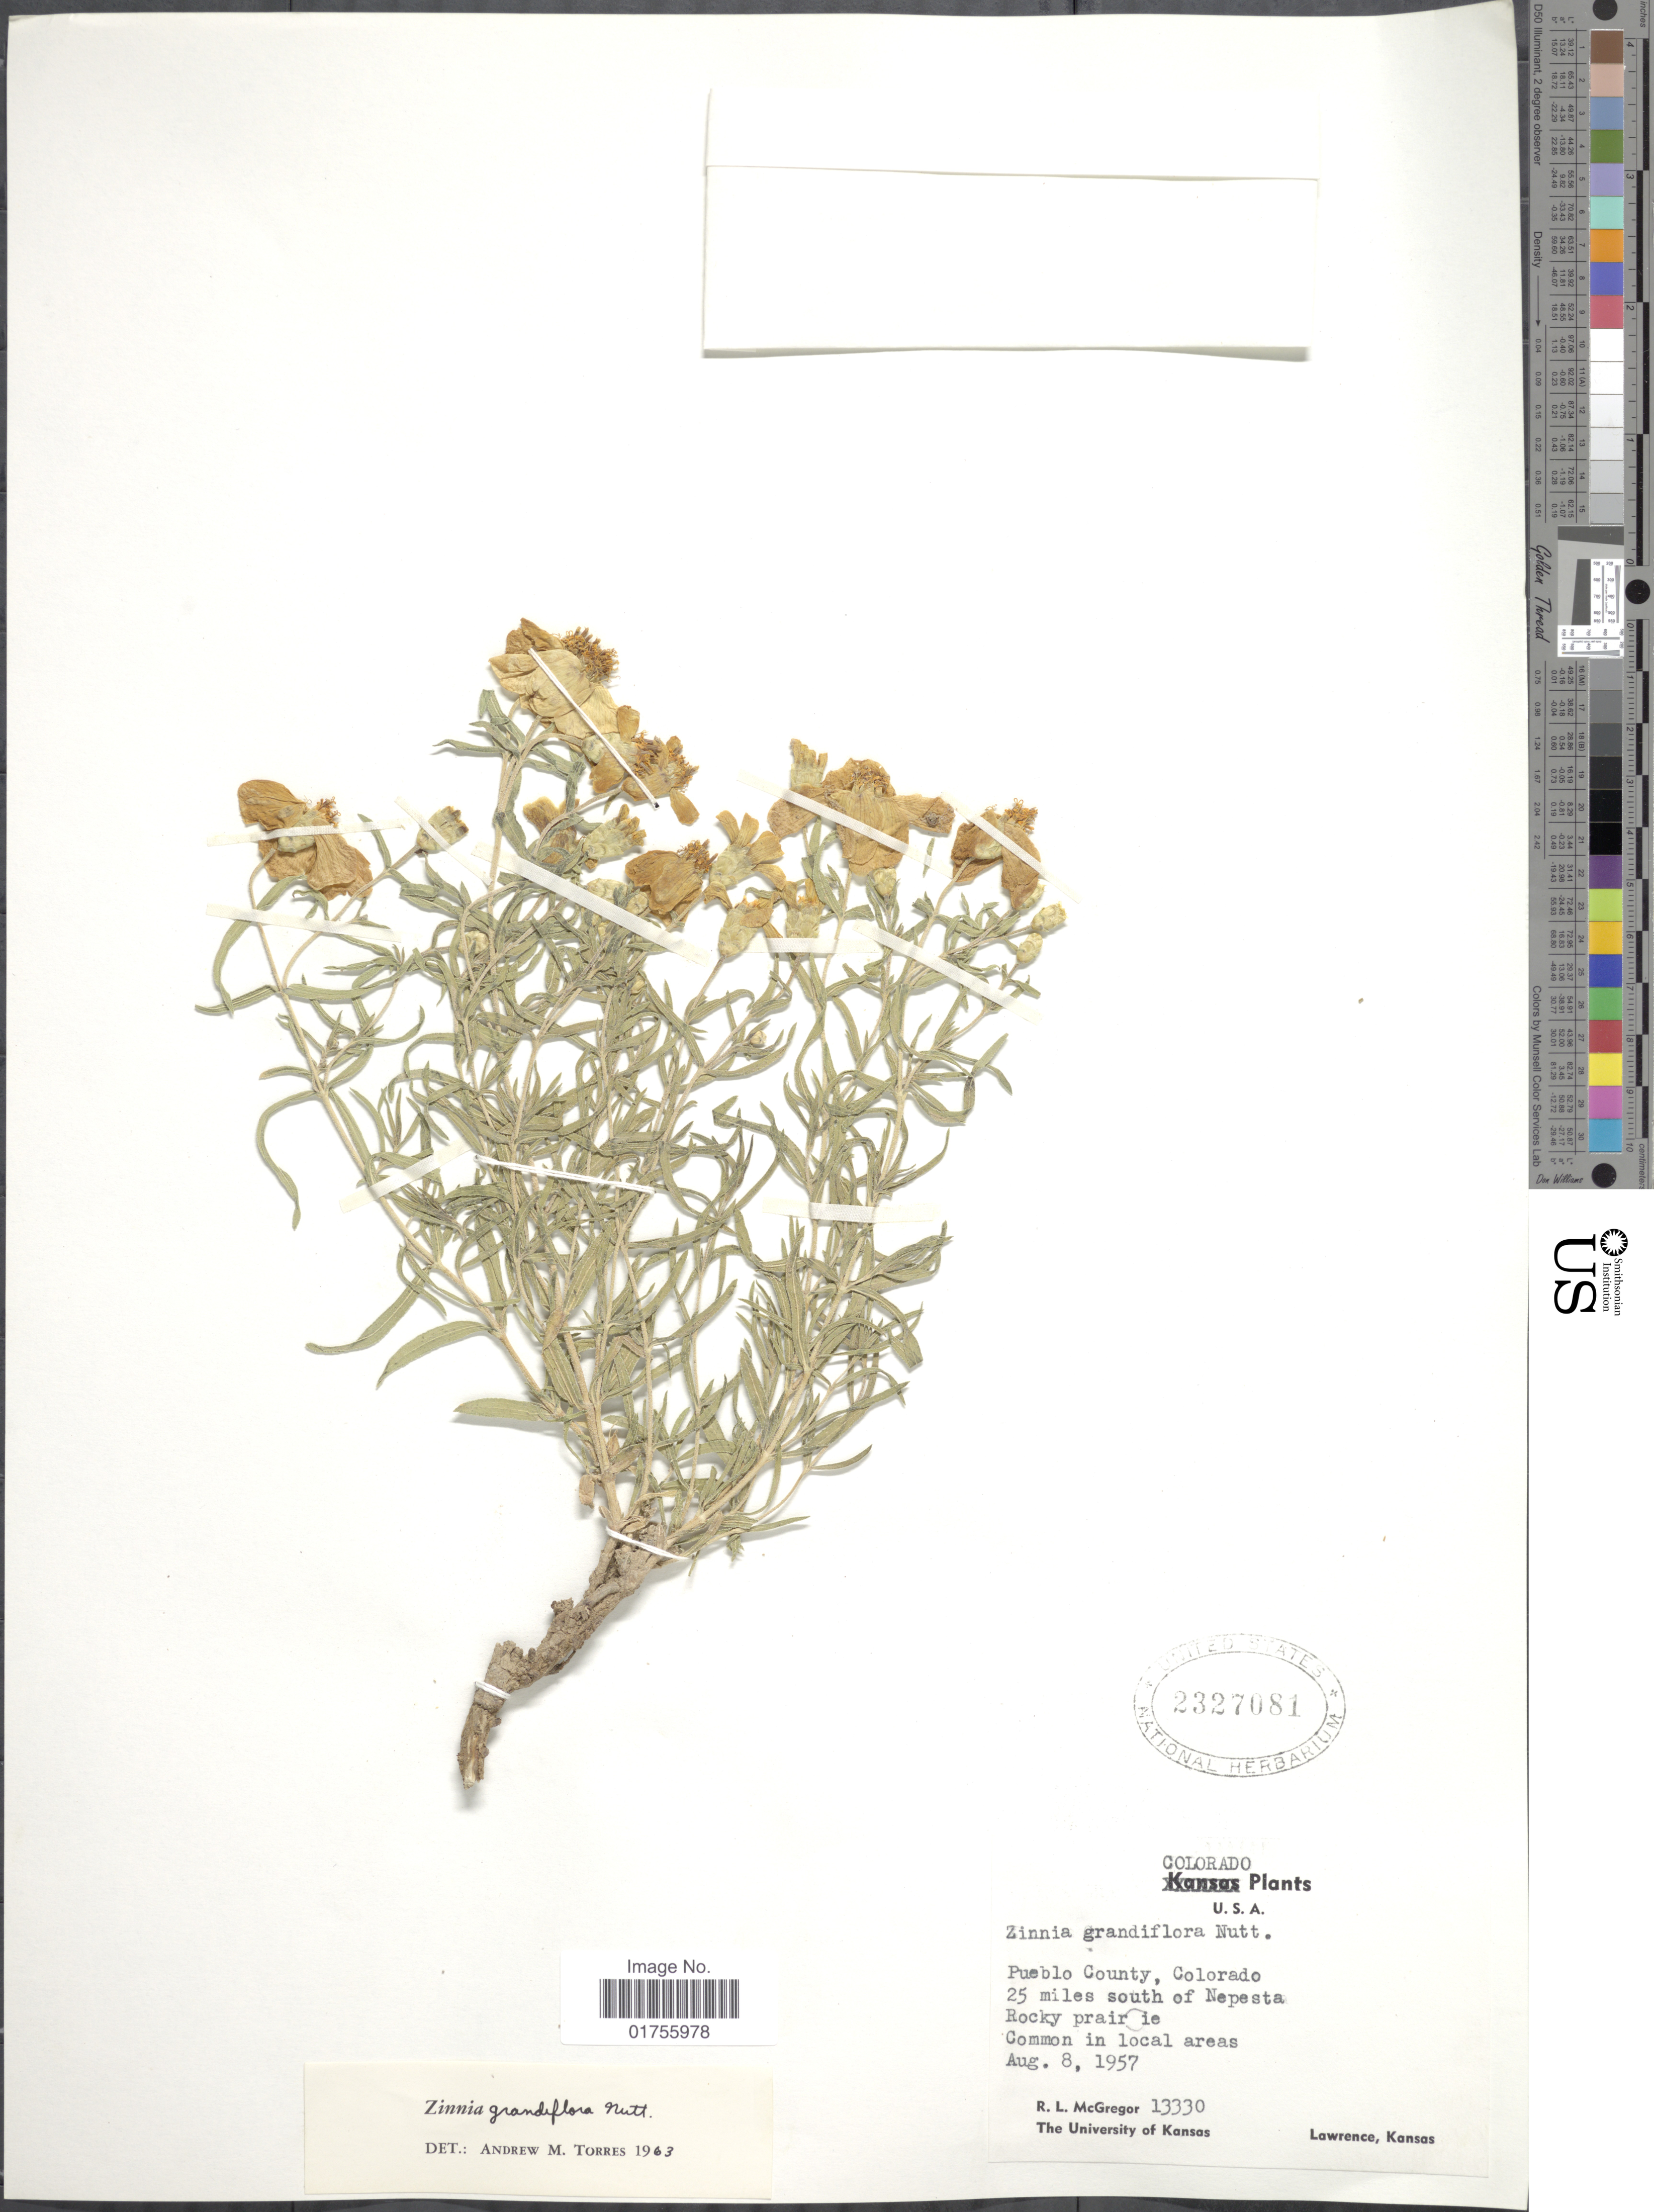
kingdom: Plantae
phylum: Tracheophyta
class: Magnoliopsida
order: Asterales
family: Asteraceae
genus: Zinnia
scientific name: Zinnia grandiflora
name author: Nutt.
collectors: R. McGregor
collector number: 13330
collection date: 1957-08-08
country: United States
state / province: Colorado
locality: Pueblo County, Colorado 25 miles south of Nepesta, Rocky prairie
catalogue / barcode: US 2327081